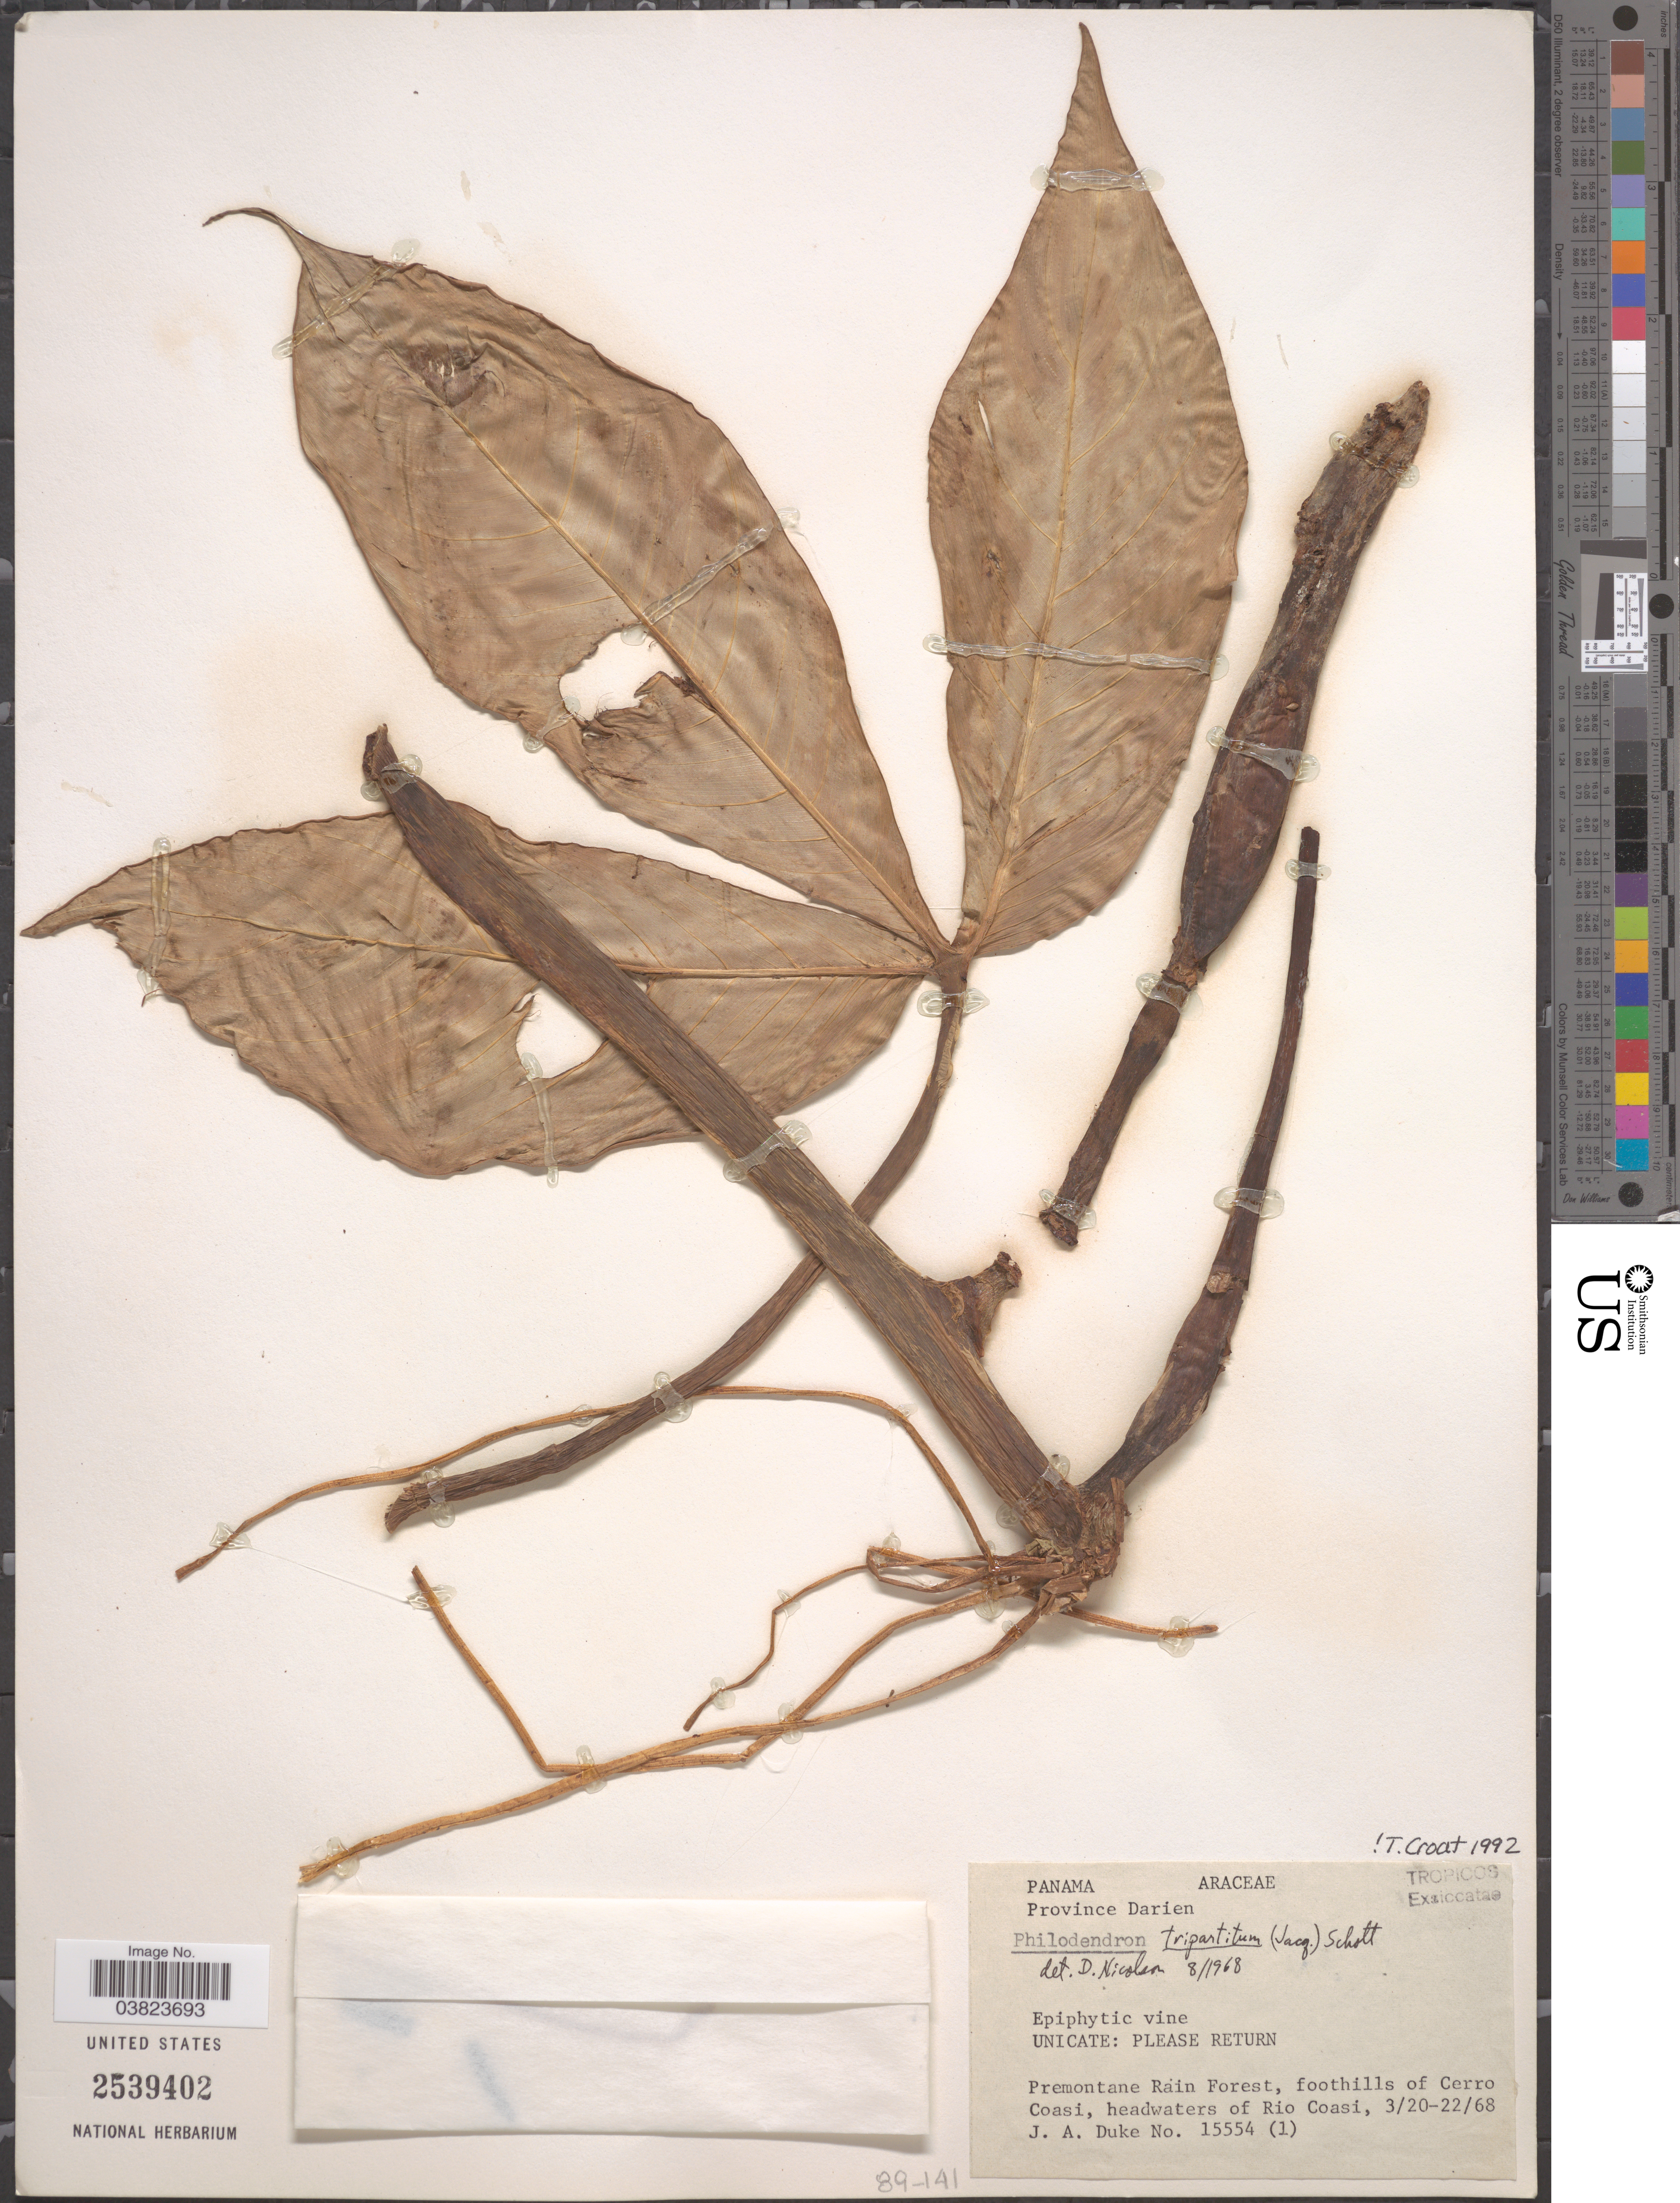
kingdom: Plantae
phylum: Tracheophyta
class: Liliopsida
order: Alismatales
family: Araceae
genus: Philodendron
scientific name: Philodendron tripartitum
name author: (Jacq.) Schott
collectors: J. A. Duke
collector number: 15554(1)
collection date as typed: Transcribed d/m/y: 20/3/68 to 22/3/68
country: Panama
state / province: Darien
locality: Premontane Rain Forest, foothills of Cerro Coasi, headwaters of Rio Coasi.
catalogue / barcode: US 2539402